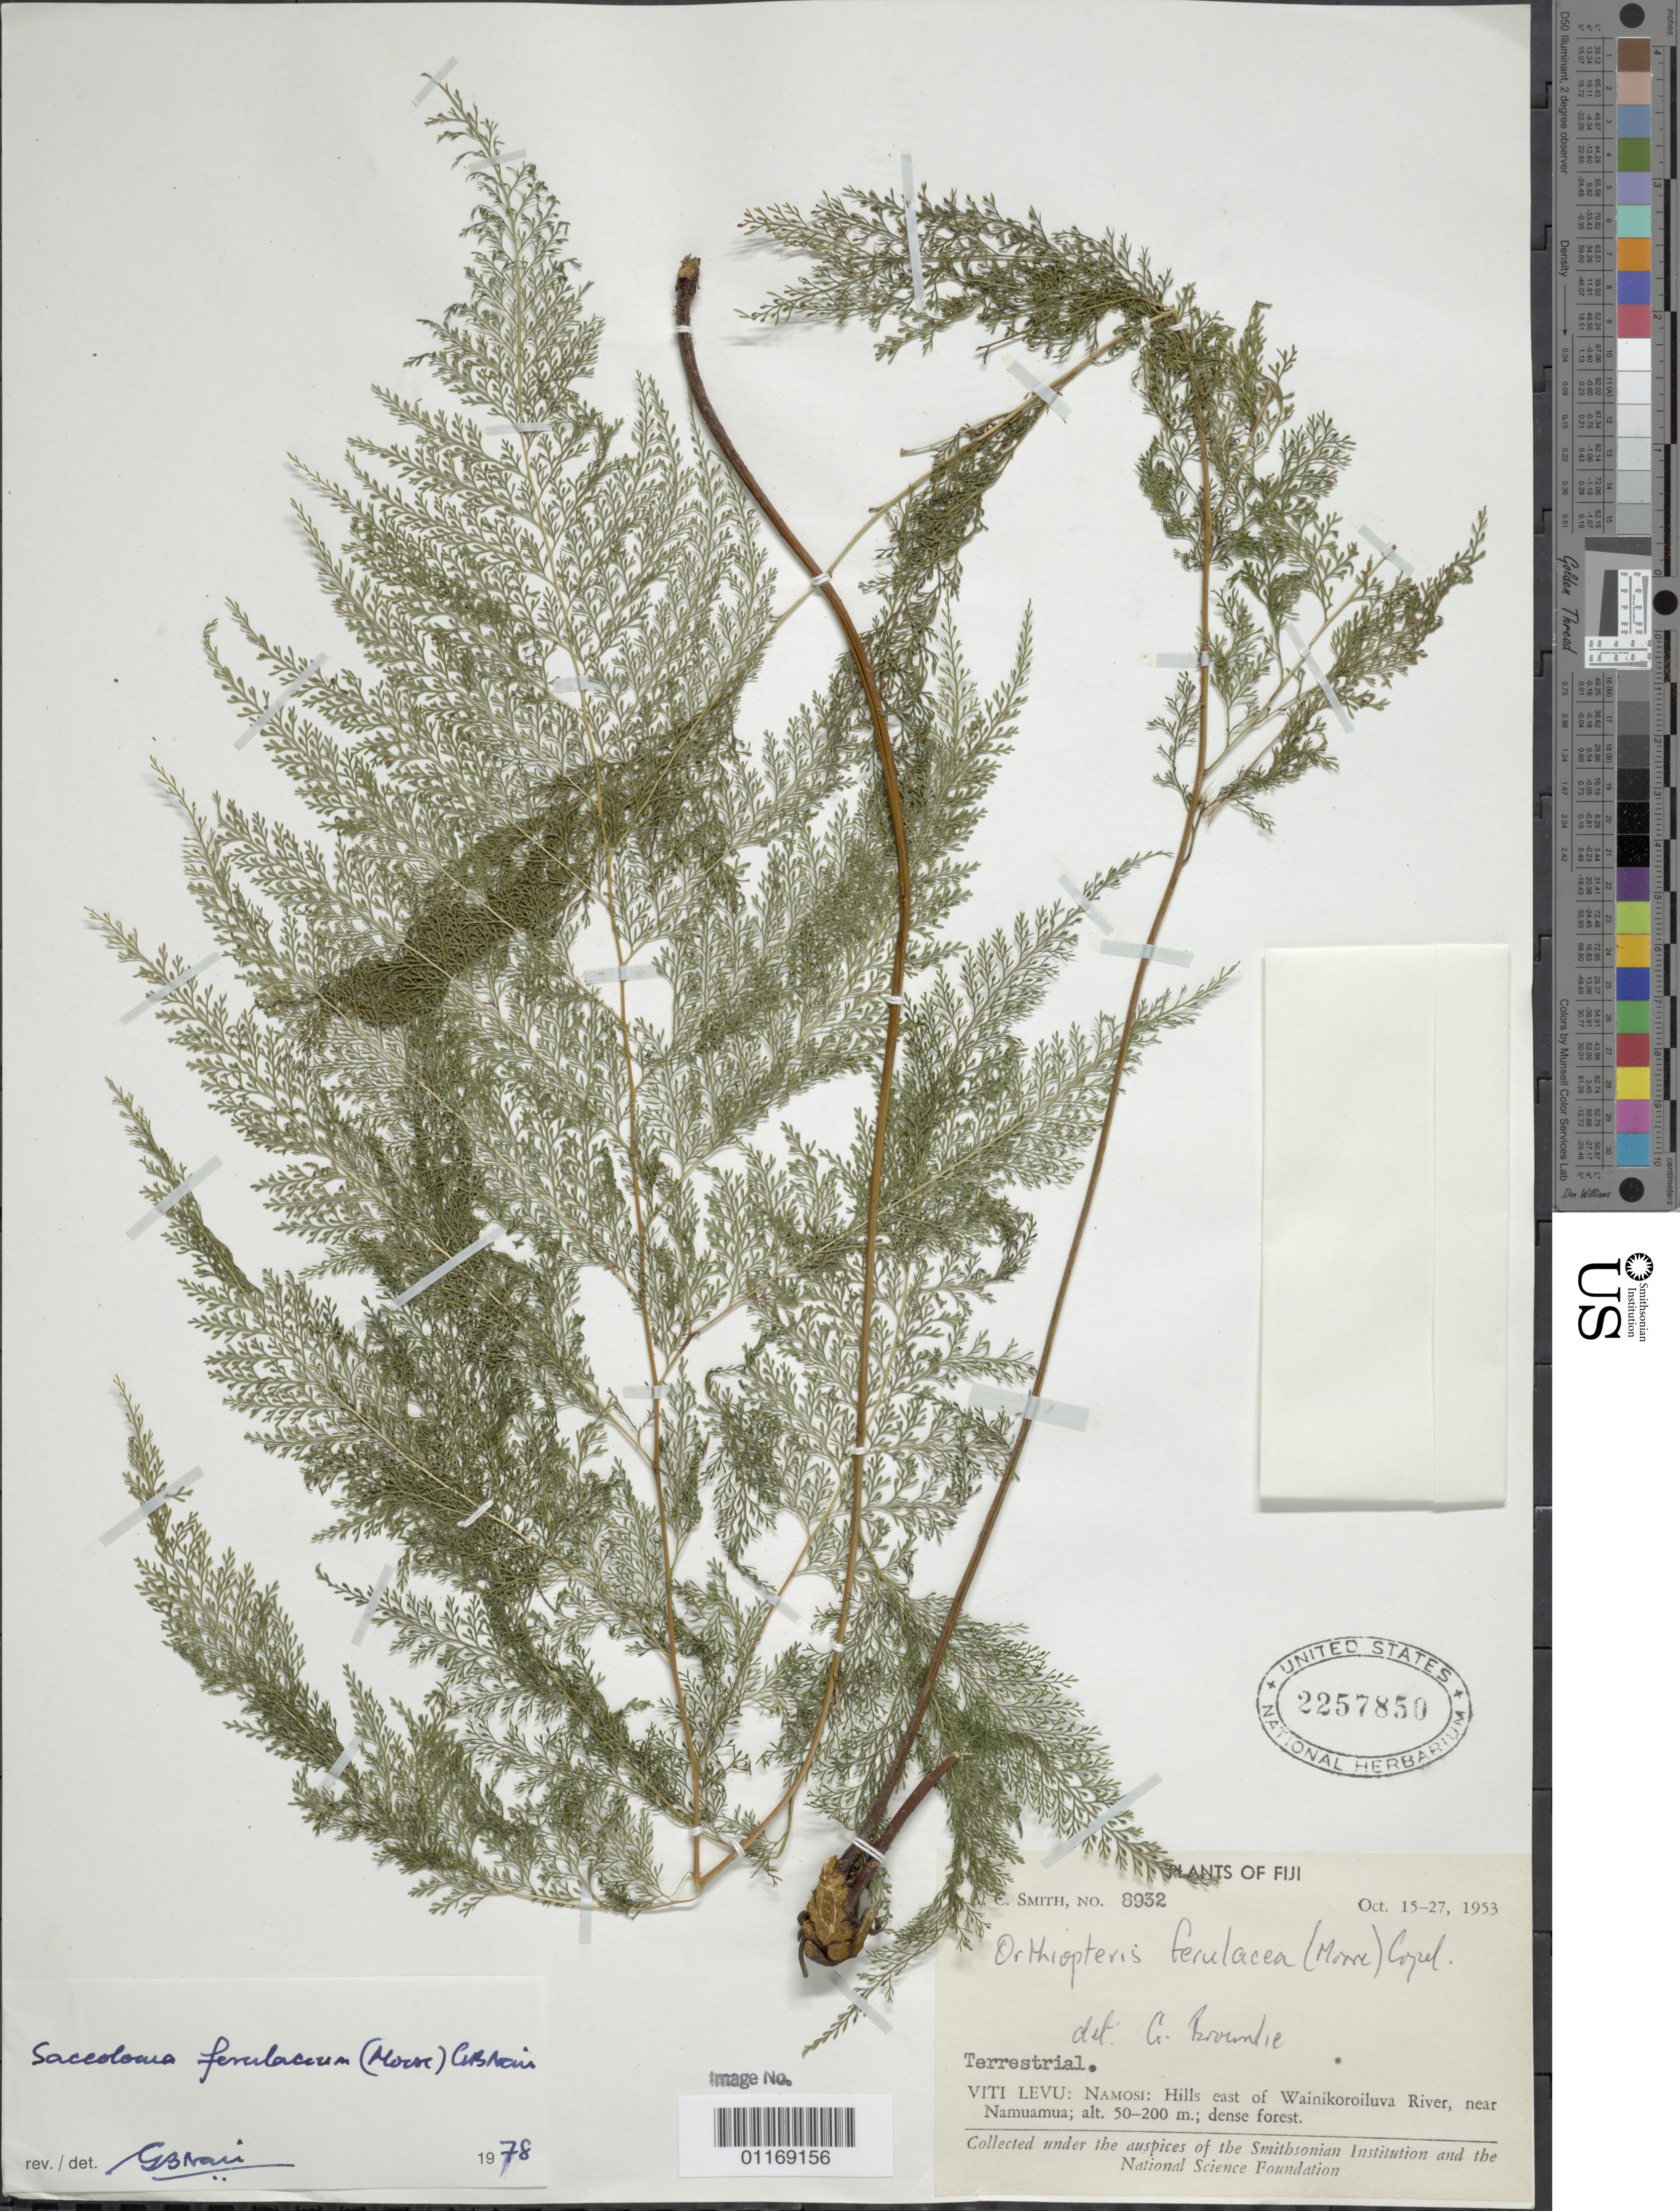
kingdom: Plantae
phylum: Tracheophyta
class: Polypodiopsida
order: Polypodiales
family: Saccolomataceae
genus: Saccoloma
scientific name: Saccoloma ferulaceum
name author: (T. Moore) R.M. Tryon & A.F. Tryon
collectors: A. C. Smith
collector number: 8932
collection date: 1953-10-15/1953-10-27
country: Fiji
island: Viti Levu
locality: Namosi: Hills E of Wainikoroiluva River, near Namuamua.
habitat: Dense forest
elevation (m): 50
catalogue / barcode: US 2257850